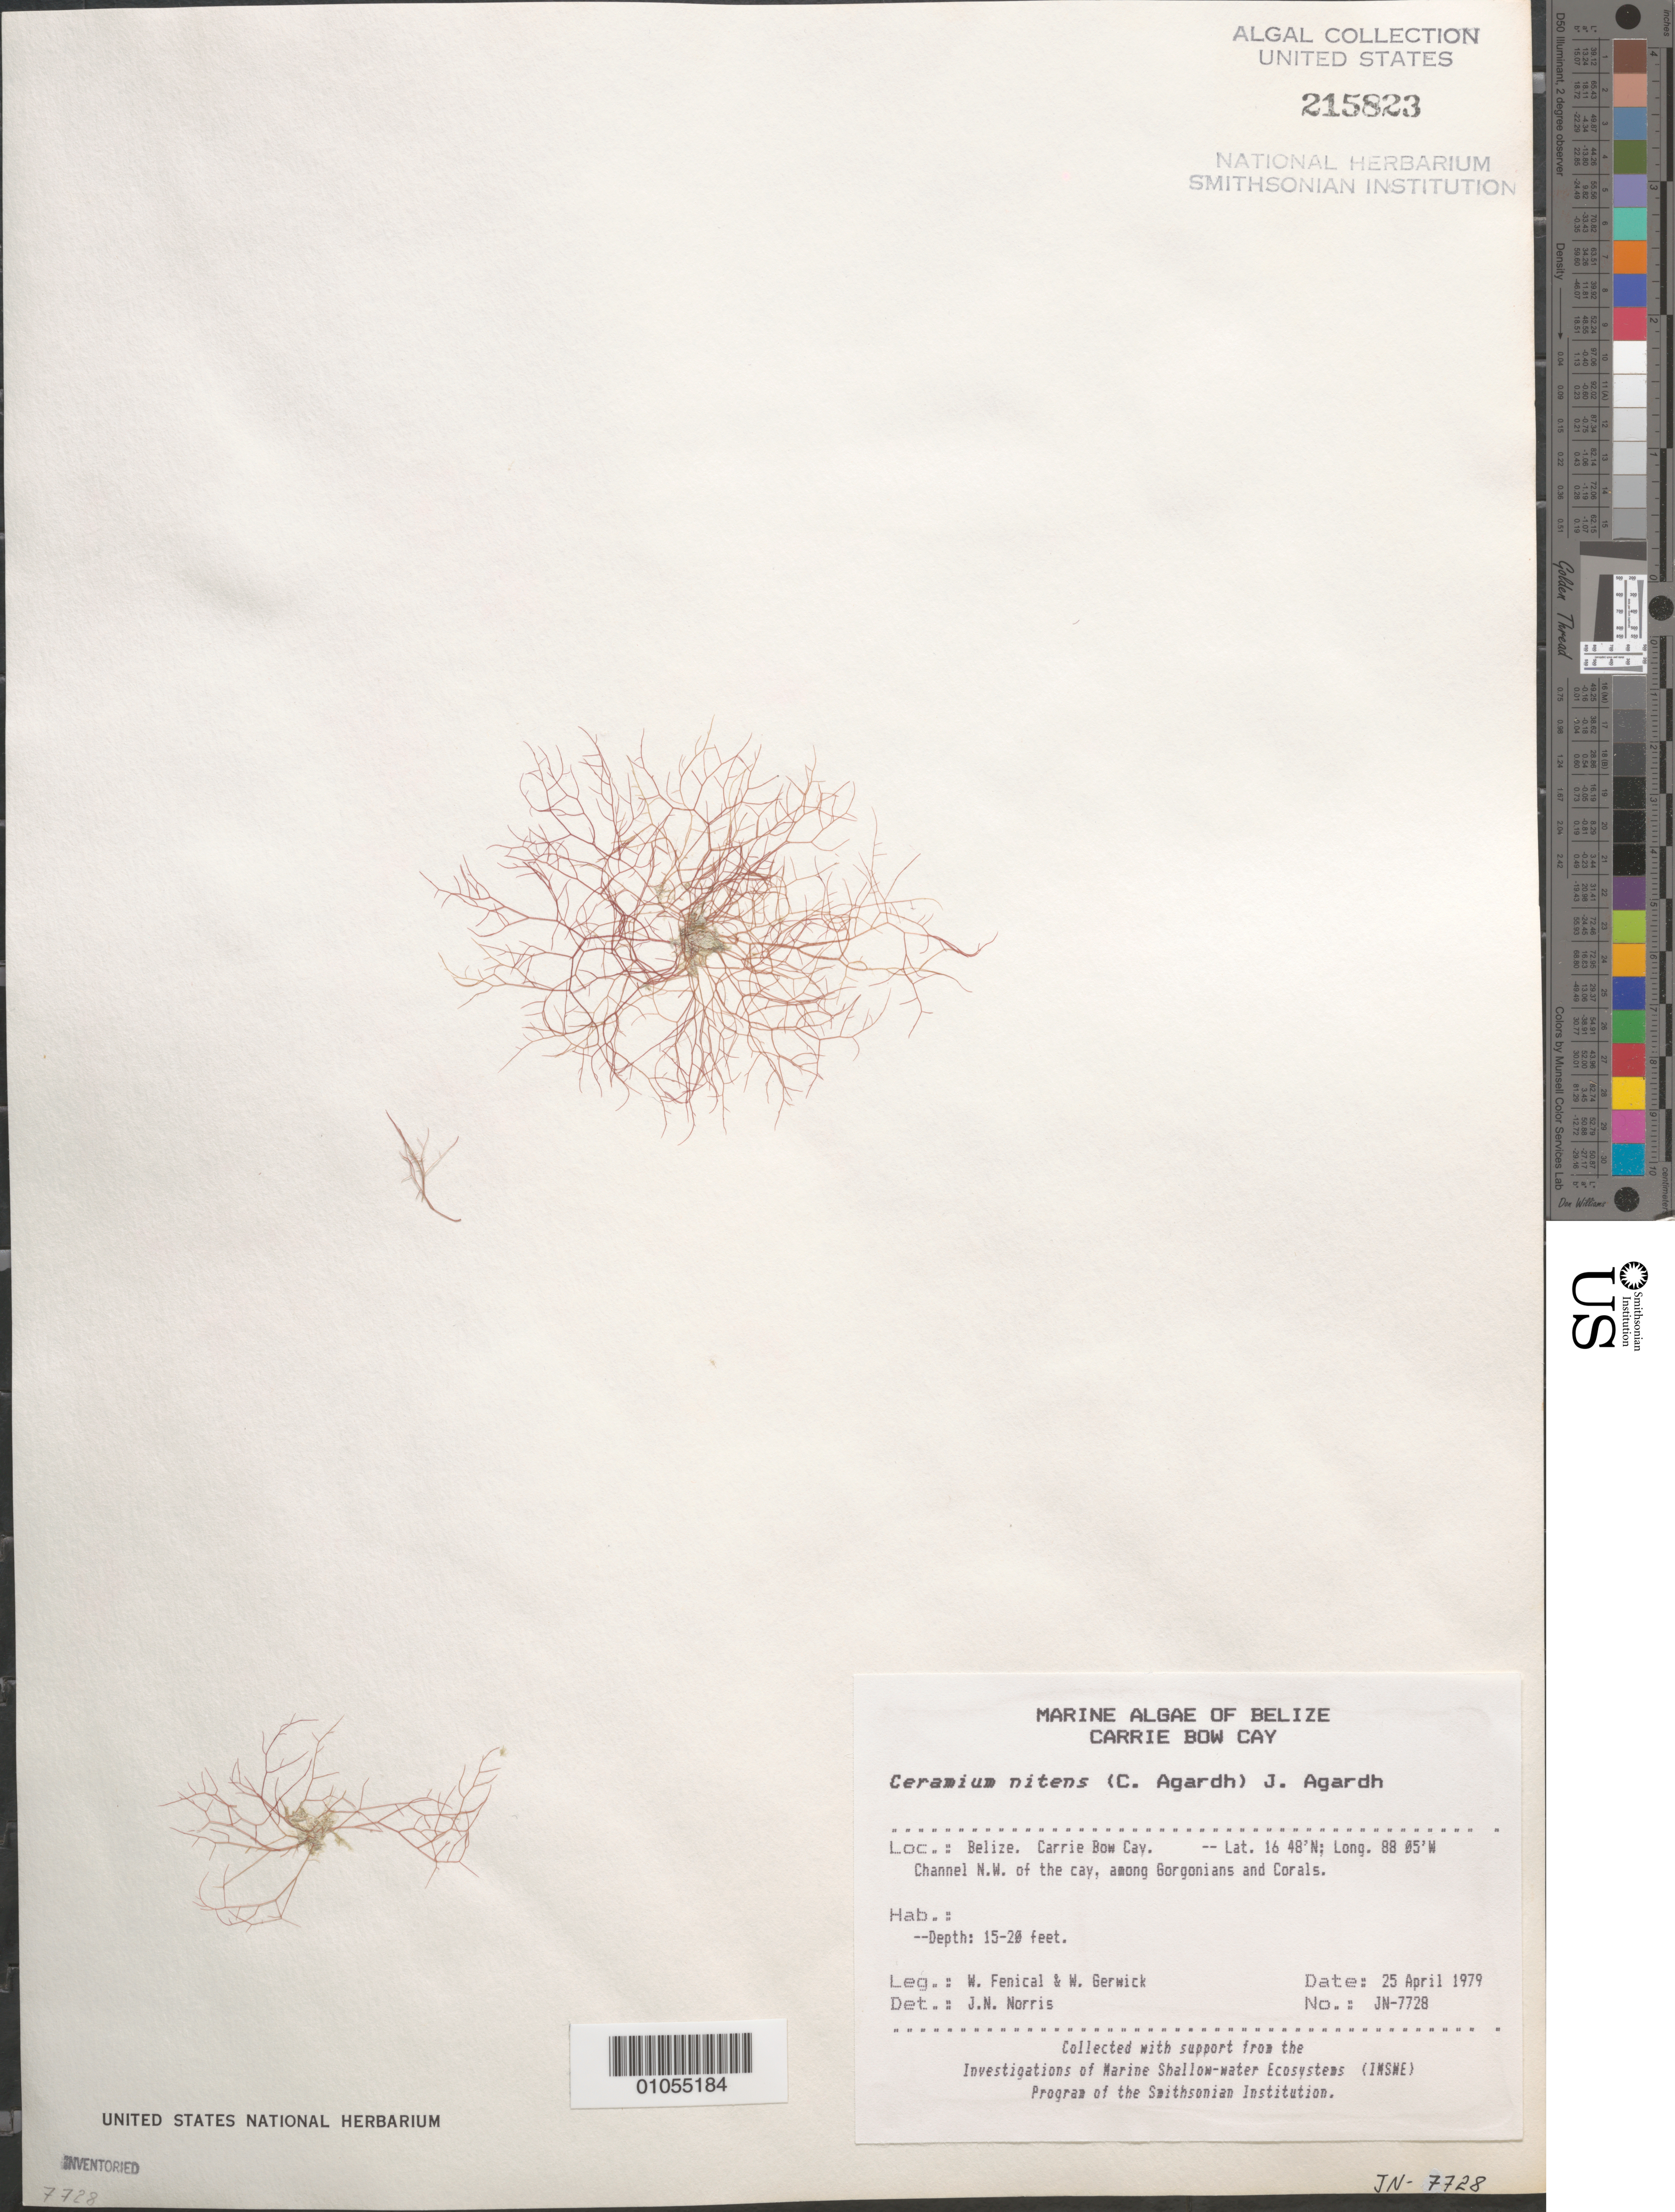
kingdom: Plantae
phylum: Rhodophyta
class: Florideophyceae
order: Ceramiales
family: Ceramiaceae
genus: Ceramium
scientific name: Ceramium nitens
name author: (C. Agardh) J. Agardh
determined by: Norris, James N.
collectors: W. Fenical & W. Gerwick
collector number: JN-7728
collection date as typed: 25 Apr 1979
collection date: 1979-04-25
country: Belize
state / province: Stann Creek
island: Carrie Bow Cay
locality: Northwest of Carrie Bow Cay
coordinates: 16 48'N, 88 05'W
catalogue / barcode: US 215823